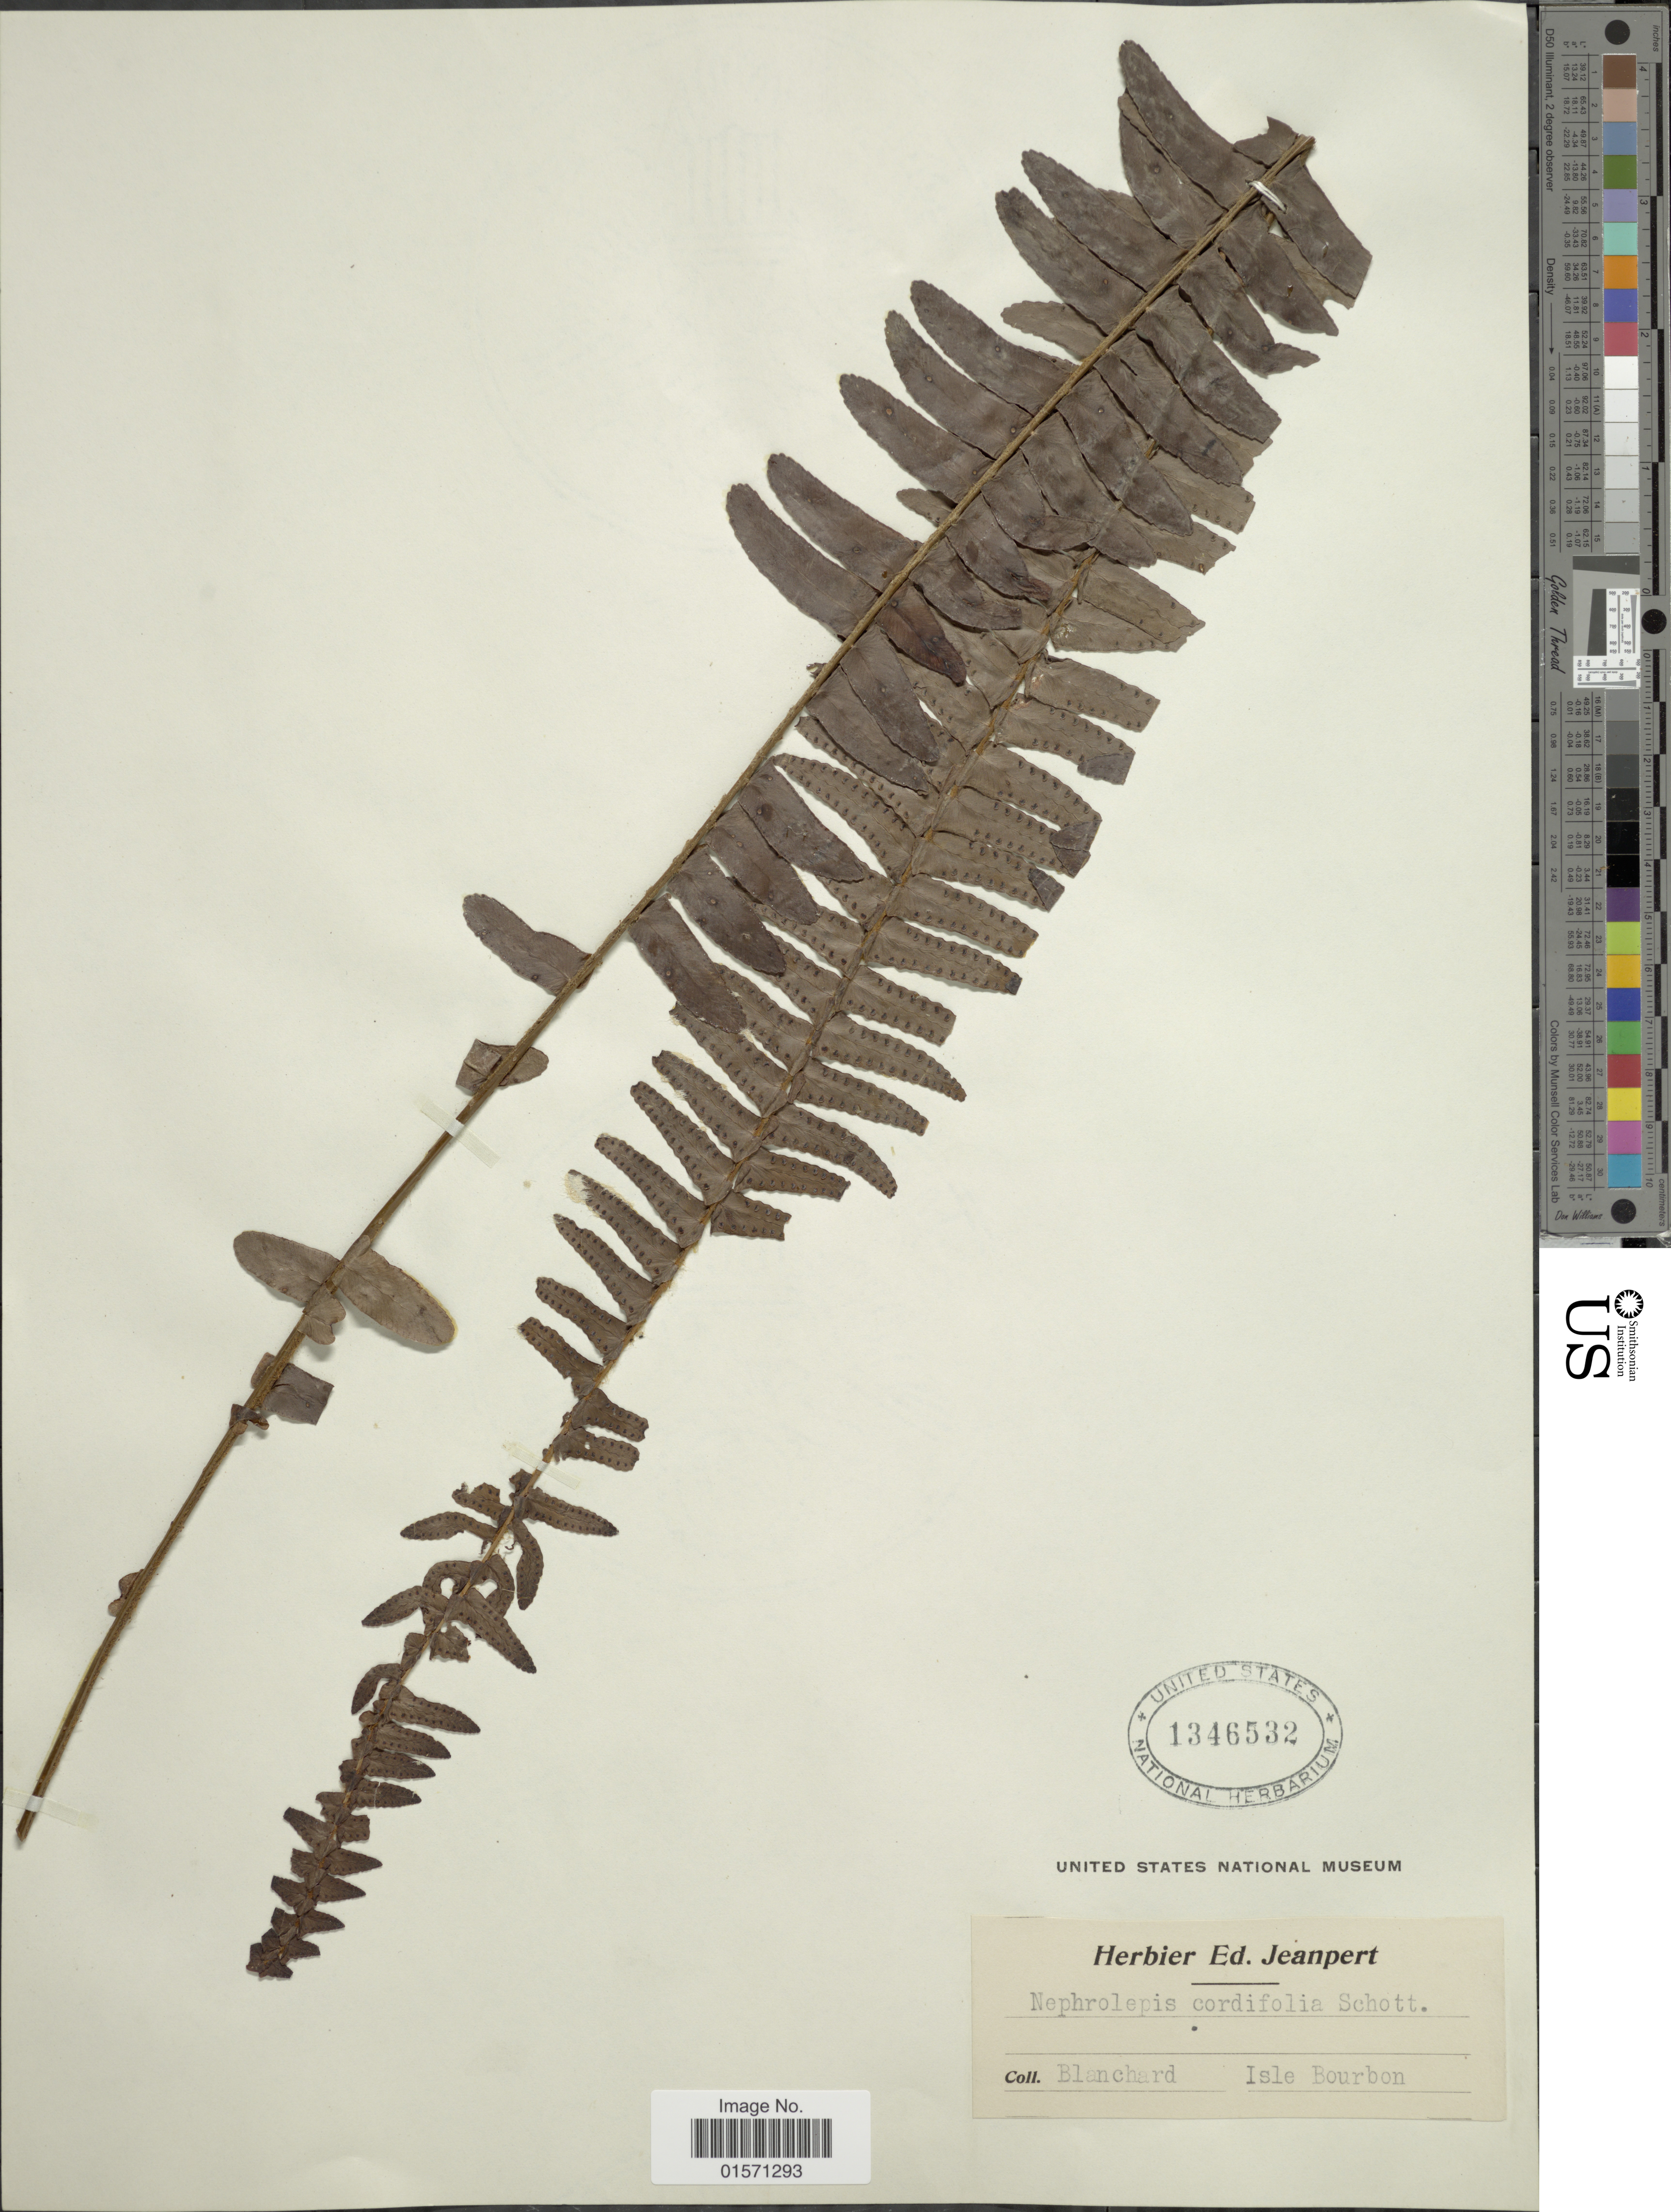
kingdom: Plantae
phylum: Tracheophyta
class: Polypodiopsida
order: Polypodiales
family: Nephrolepidaceae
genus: Nephrolepis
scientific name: Nephrolepis tuberosa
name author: (Willd.) C. Presl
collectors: Blanchard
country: Reunion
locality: Isle Bourbon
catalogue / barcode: US 1346532